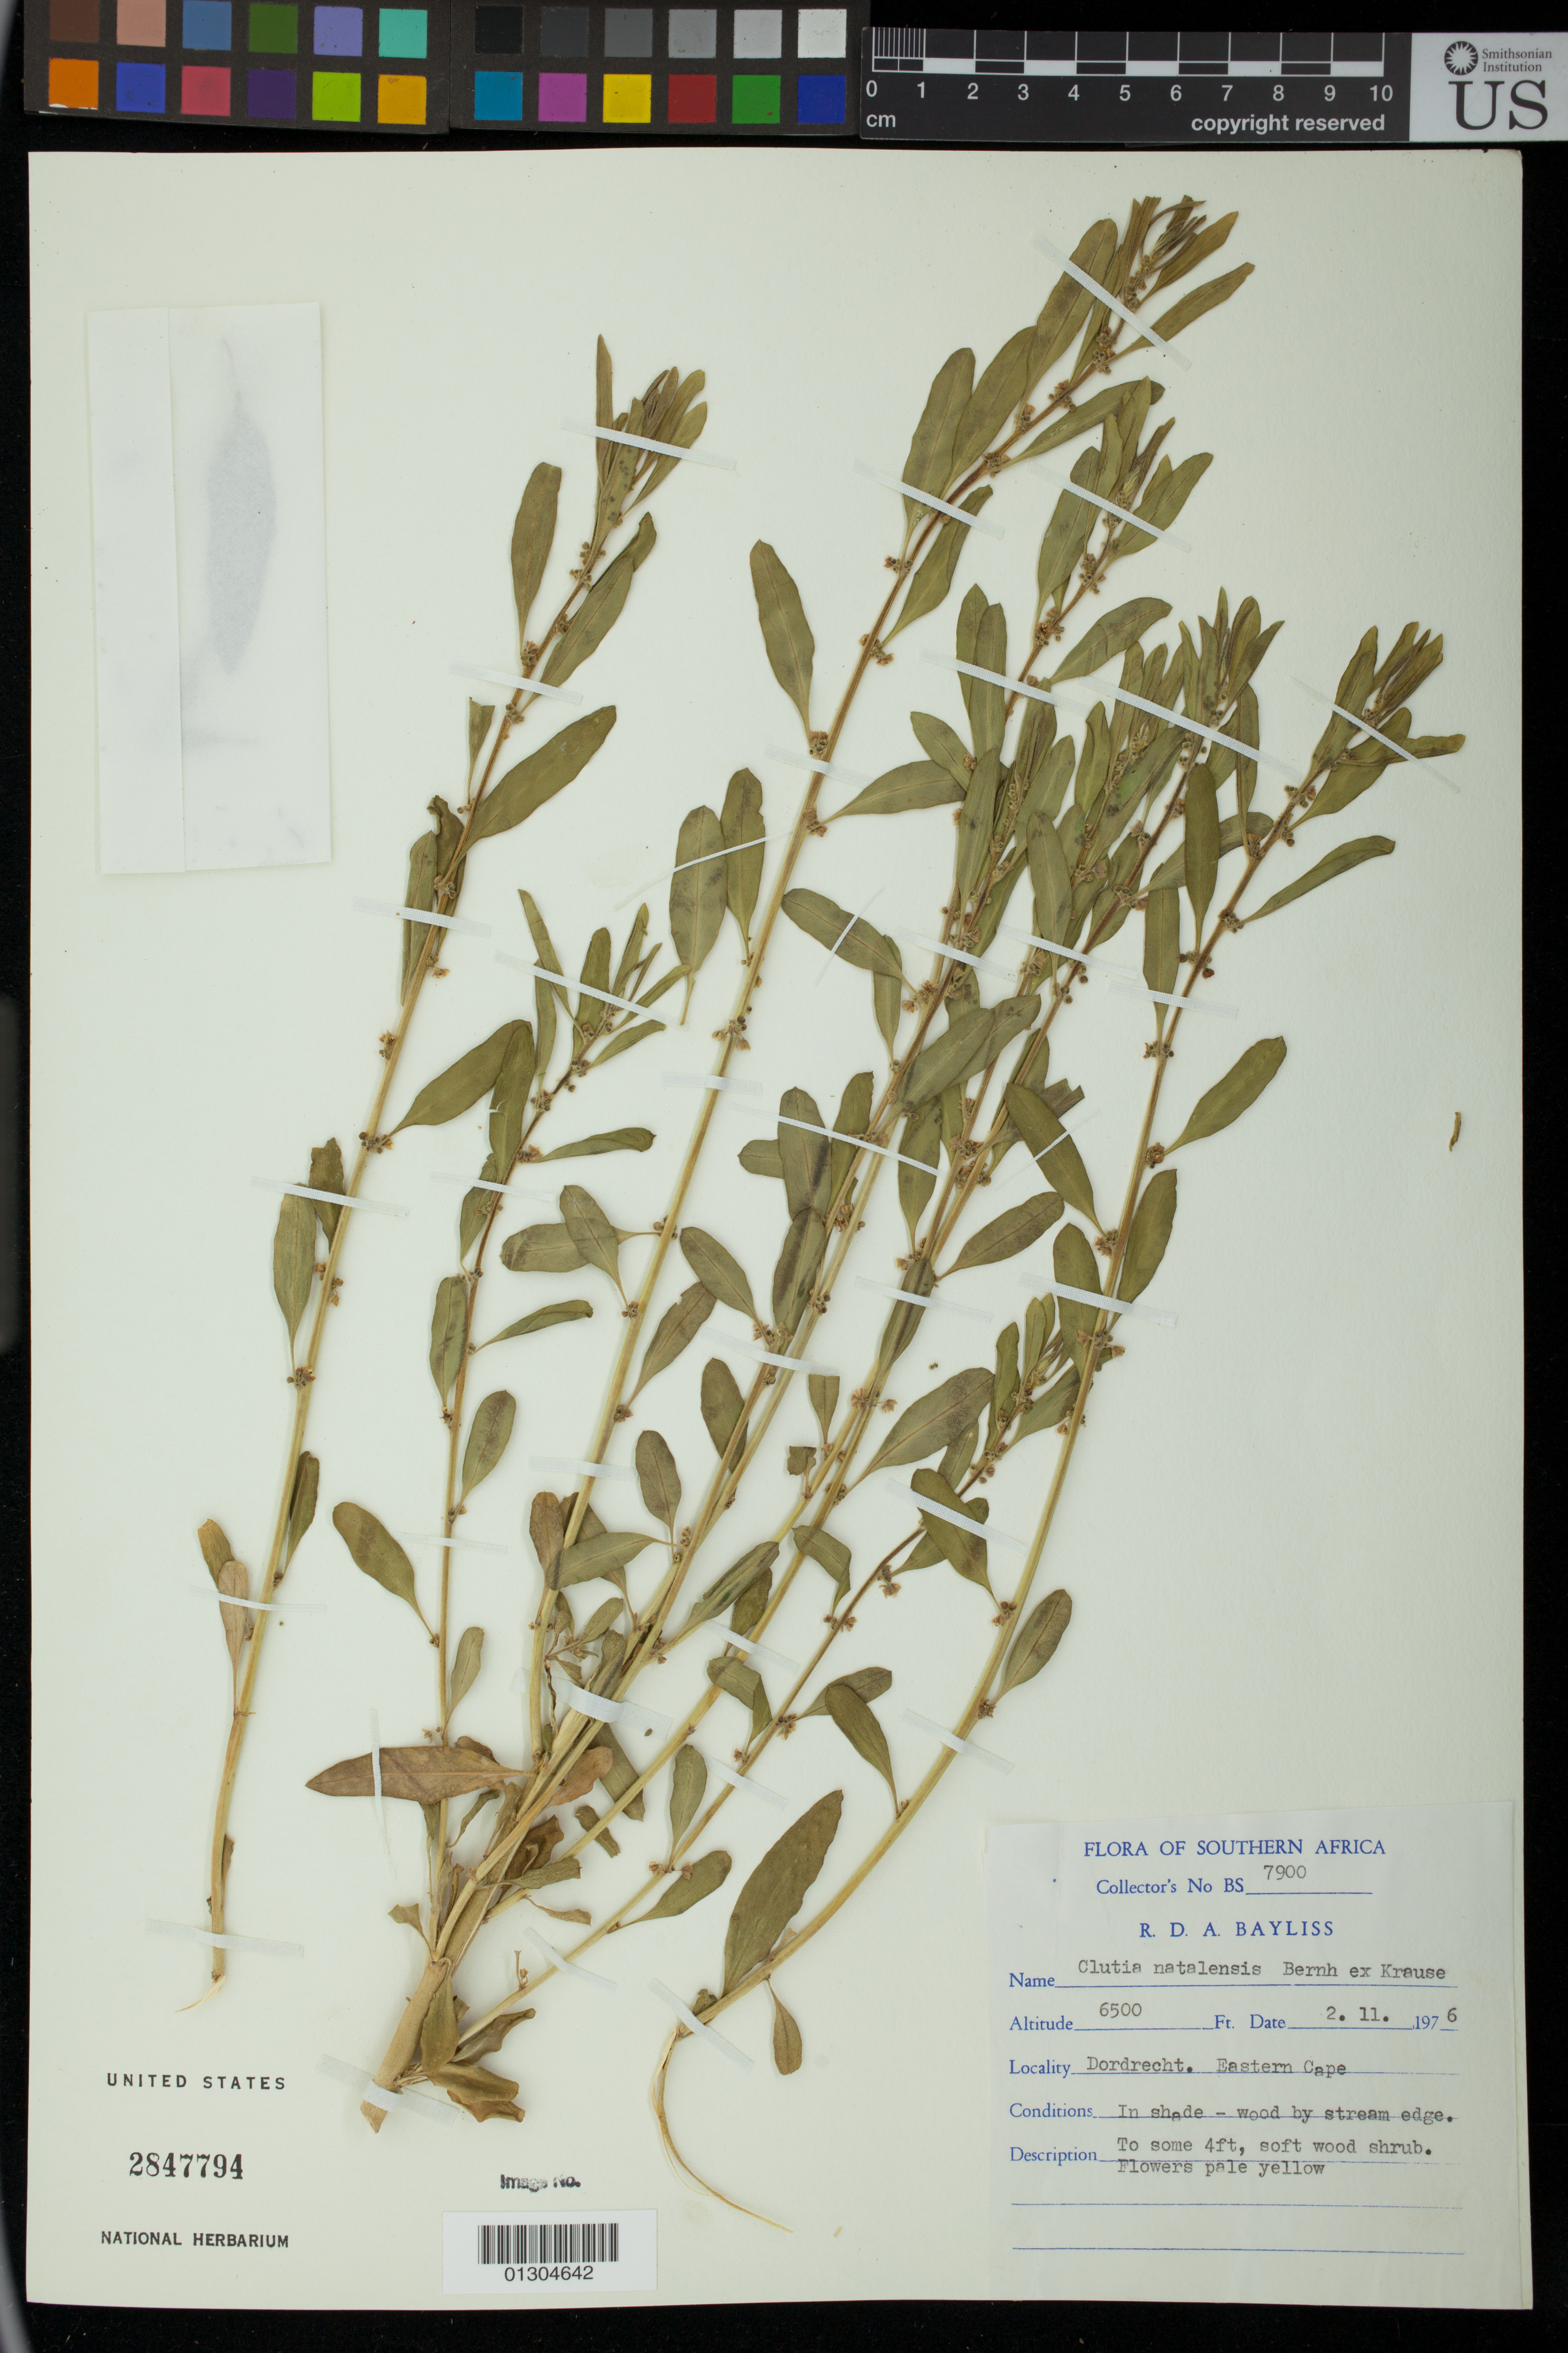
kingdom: Plantae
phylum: Tracheophyta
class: Magnoliopsida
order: Malpighiales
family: Peraceae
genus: Clutia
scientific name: Clutia natalensis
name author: Bernh.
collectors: R. Bayliss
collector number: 7900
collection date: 1976-11-02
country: South Africa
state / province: Eastern Cape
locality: Dordrecht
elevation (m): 1981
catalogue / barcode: US 2847794